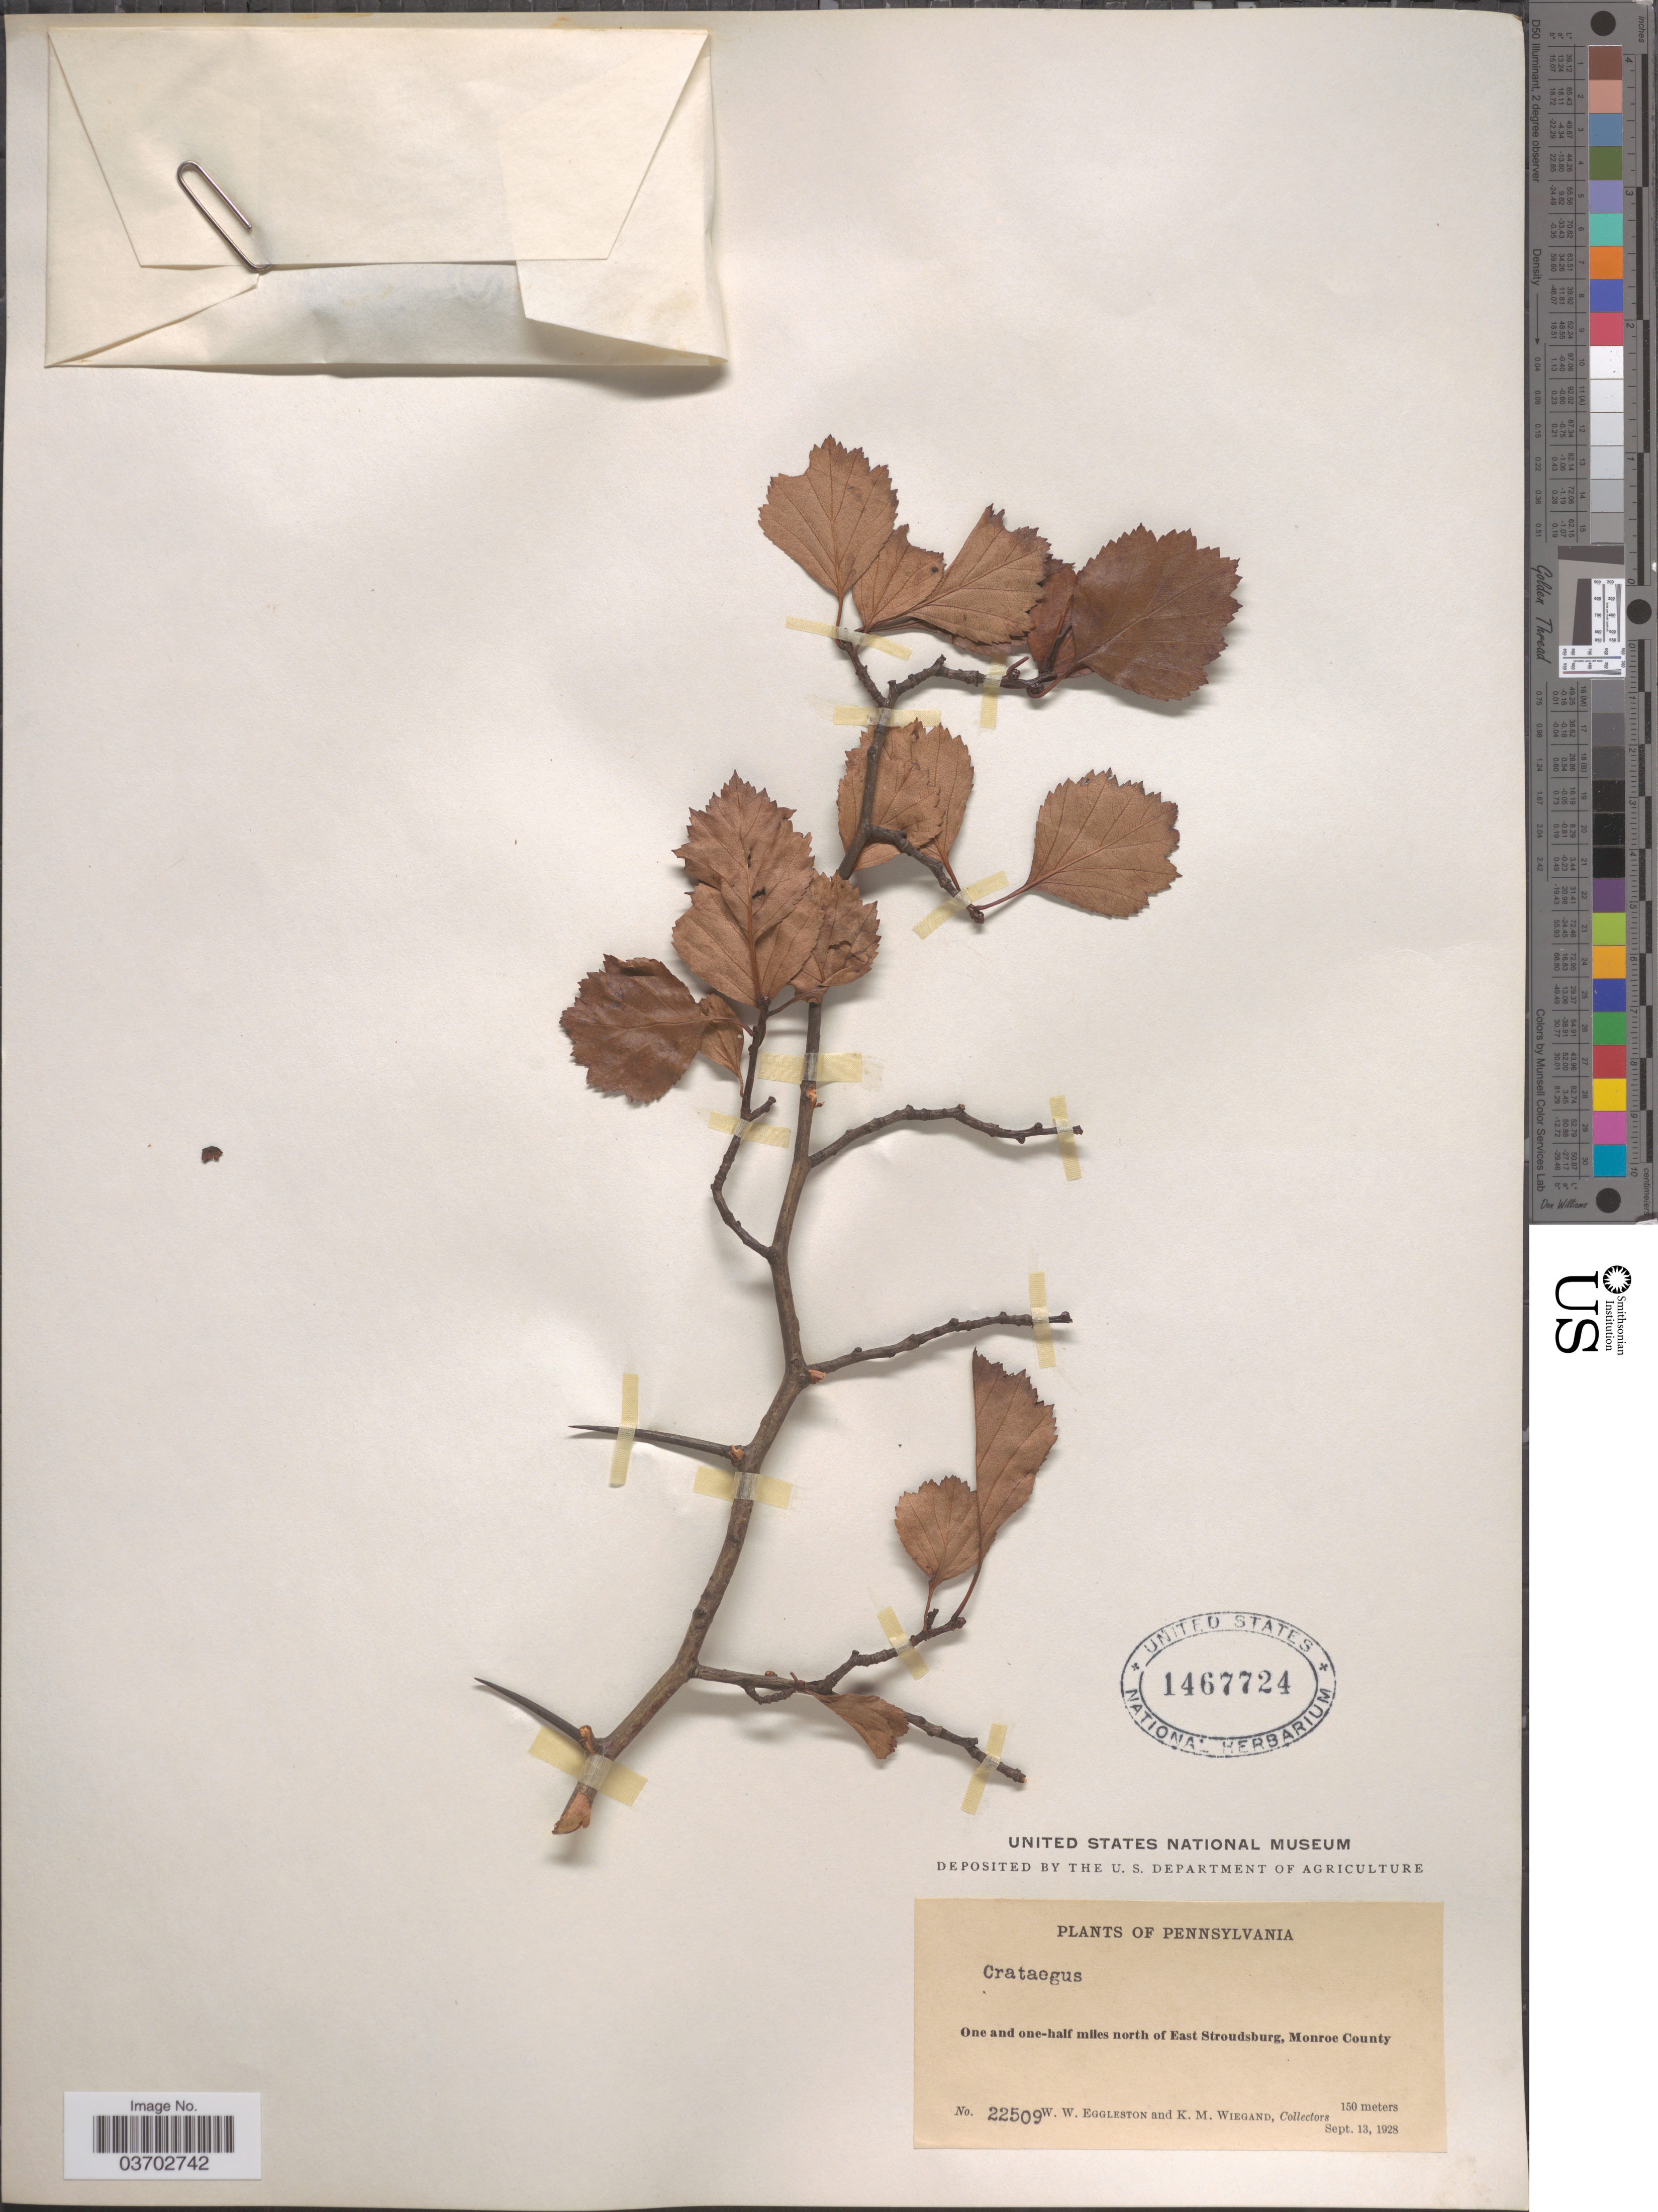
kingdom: Plantae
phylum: Tracheophyta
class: Magnoliopsida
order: Rosales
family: Rosaceae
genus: Crataegus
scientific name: Crataegus sp.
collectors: W. W. Eggleston & K. M. Wiegand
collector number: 22509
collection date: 1928-09-13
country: United States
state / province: Pennsylvania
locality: One and one-half miles north of East Stroudsburg, Monroe County.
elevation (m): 150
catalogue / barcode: US 1467724